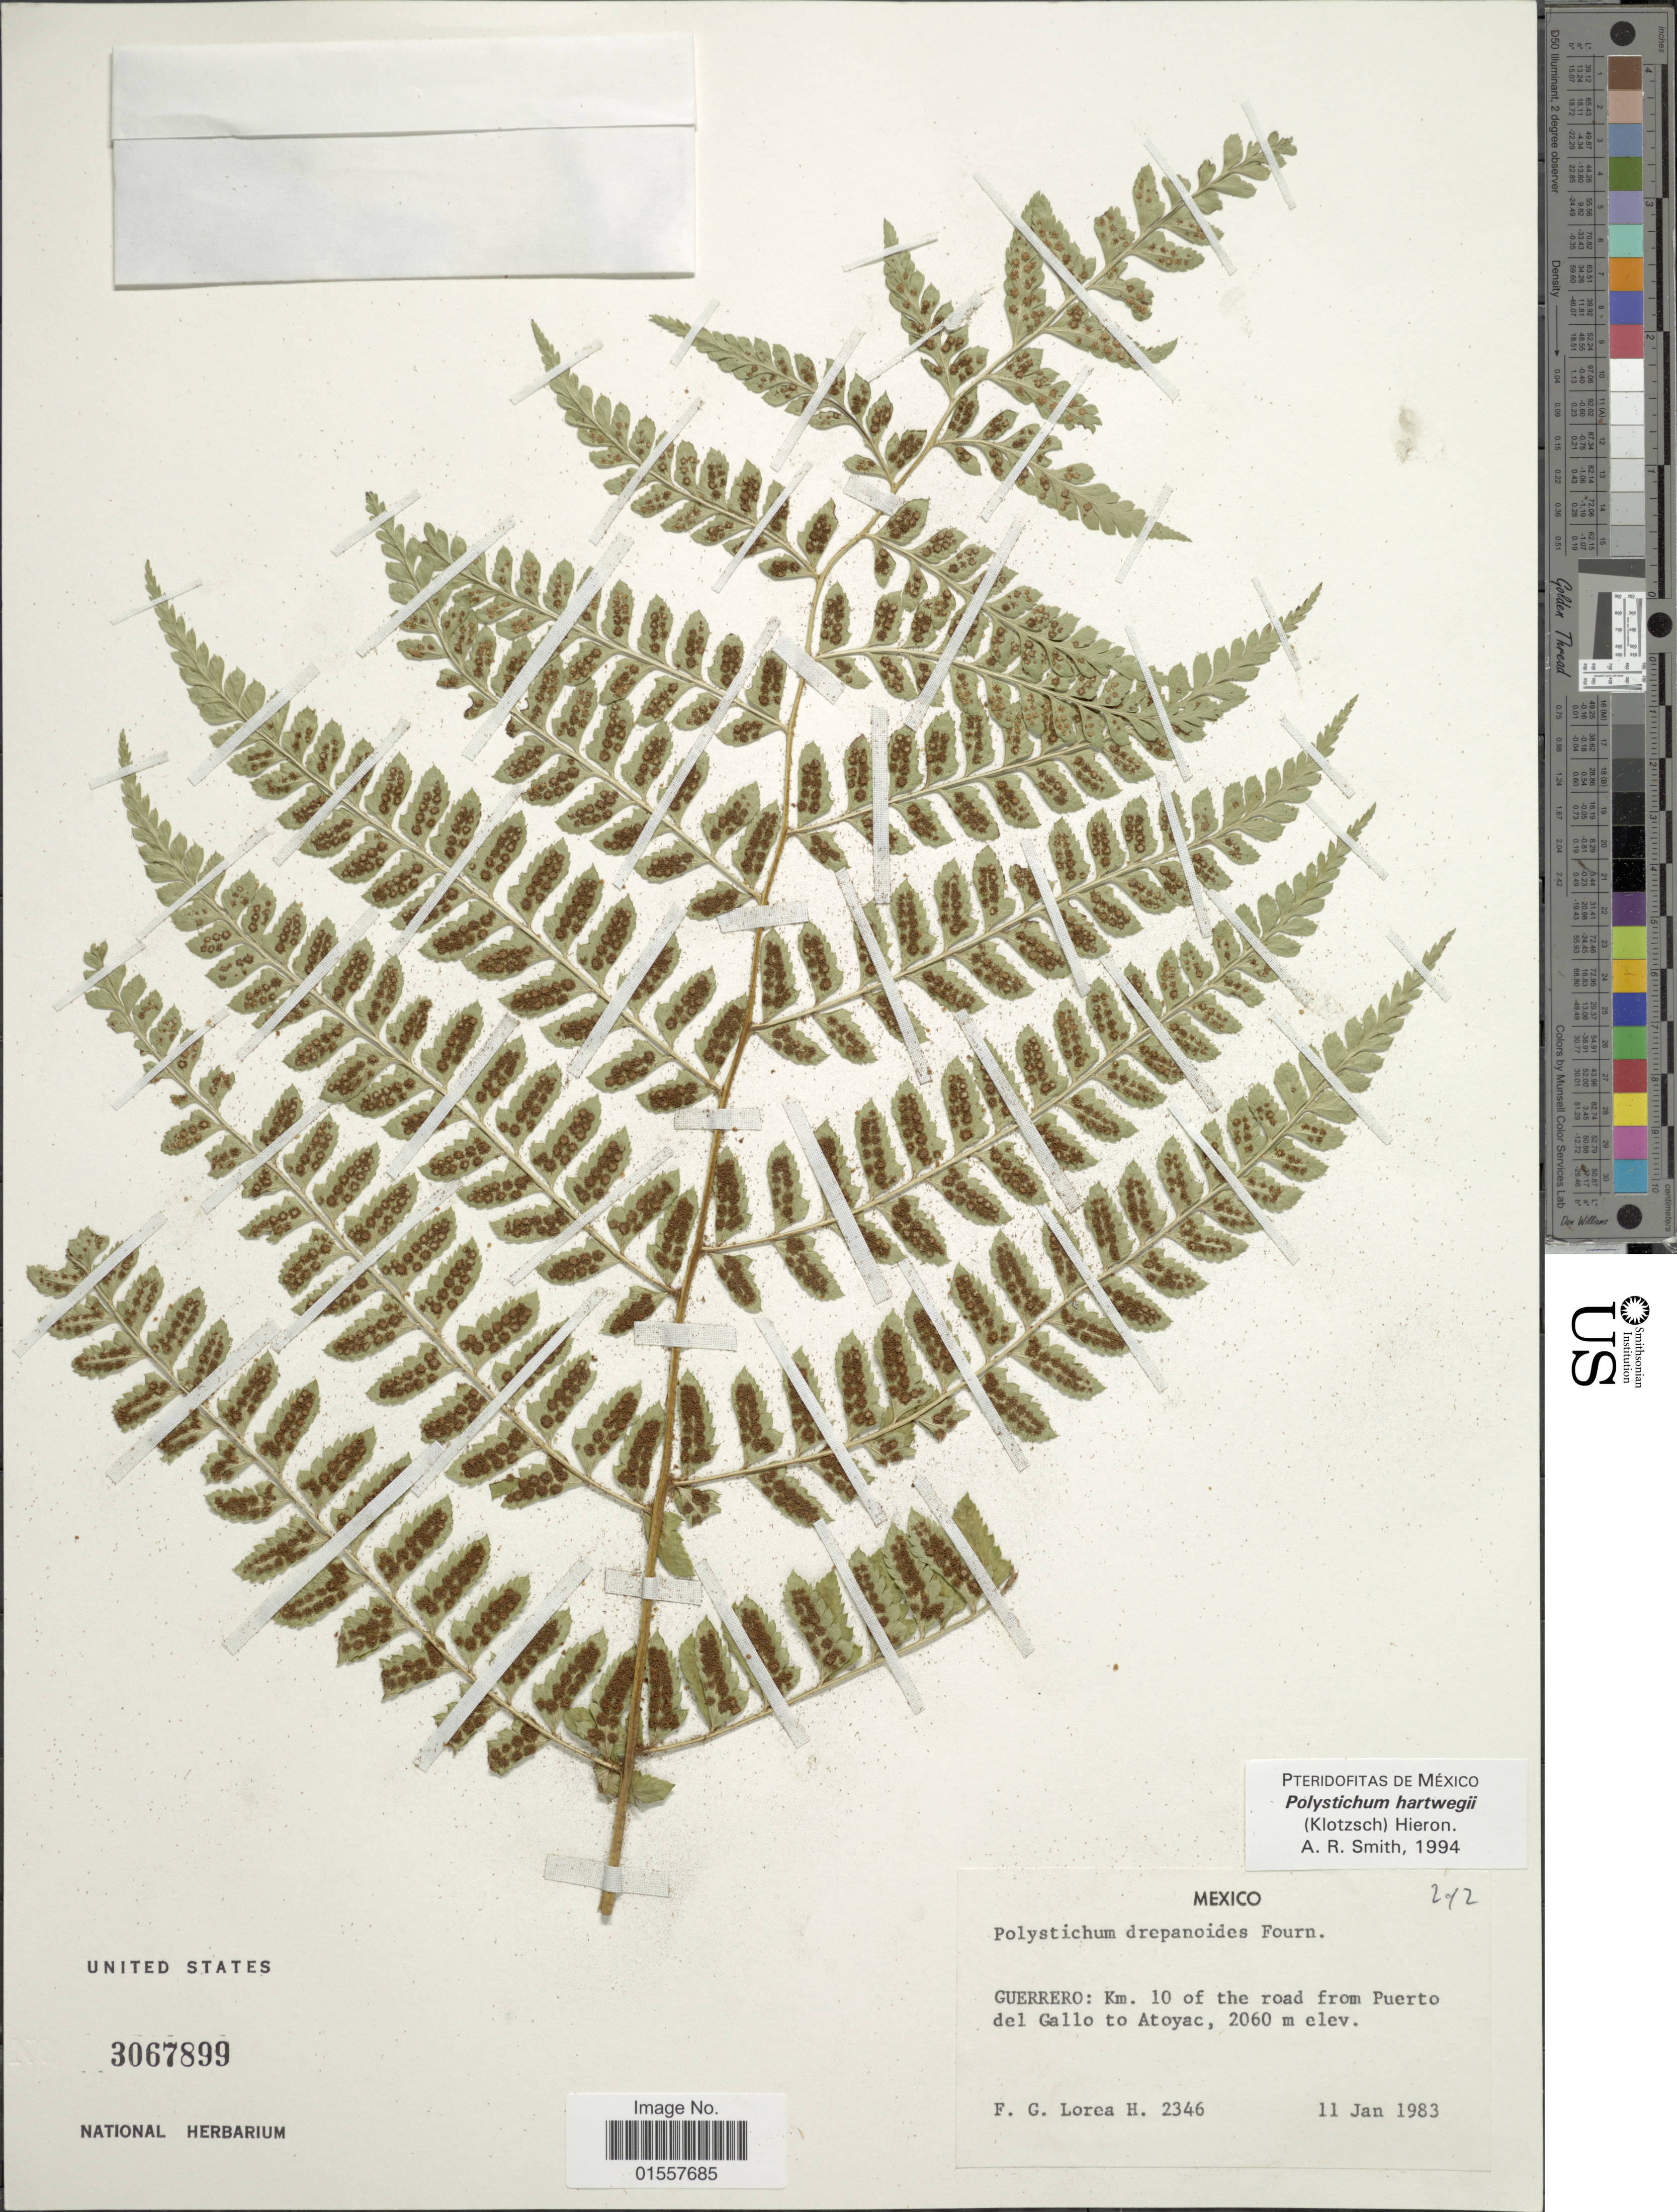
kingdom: Plantae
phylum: Tracheophyta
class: Polypodiopsida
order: Polypodiales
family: Dryopteridaceae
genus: Polystichum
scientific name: Polystichum hartwegii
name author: (Klotzsch) Hieron.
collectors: F. Lorea-Hernandez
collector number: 2346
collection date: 1983-01-11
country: Mexico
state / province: Guerrero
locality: Guerrero: Km. 10 of the road from Puerto del Gallo to Atoyac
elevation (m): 2060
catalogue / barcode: US 3067899